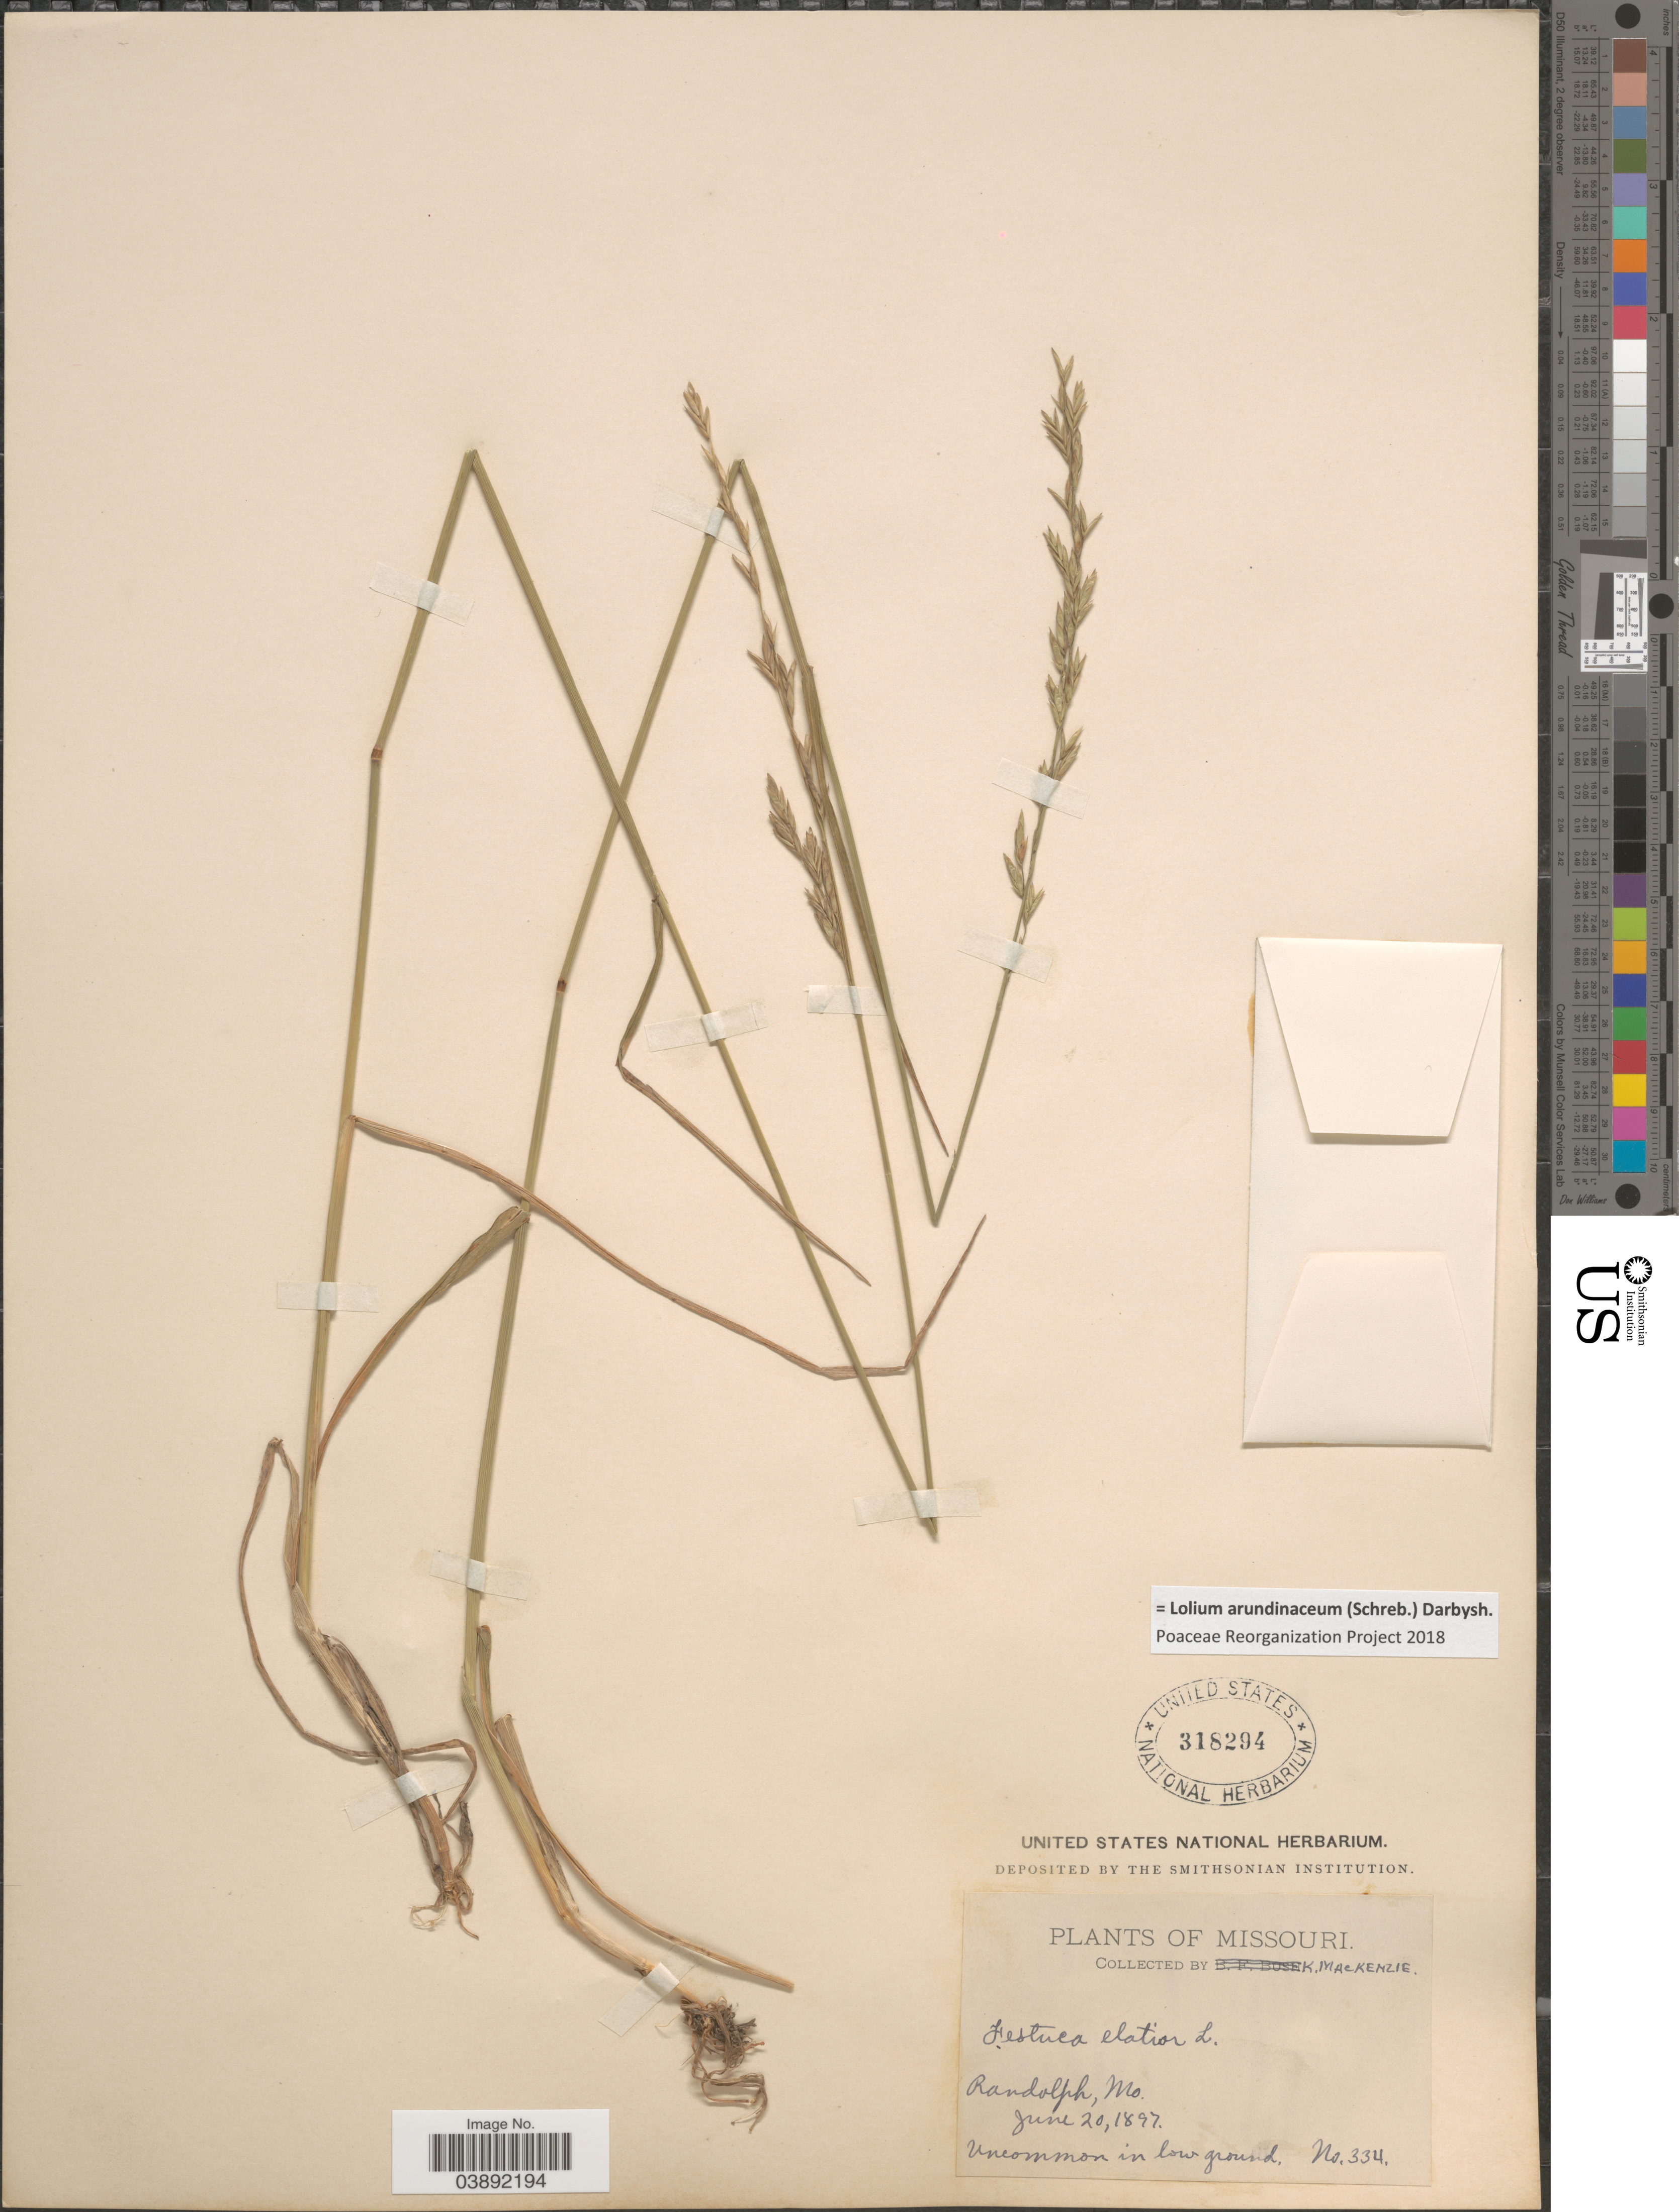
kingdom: Plantae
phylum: Tracheophyta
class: Liliopsida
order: Poales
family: Poaceae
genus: Lolium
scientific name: Lolium arundinaceum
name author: (Schreb.) Darbysh.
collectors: K. K. Mackenzie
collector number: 334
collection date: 1897-06-20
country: United States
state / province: Missouri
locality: Randolph.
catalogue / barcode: US 318294